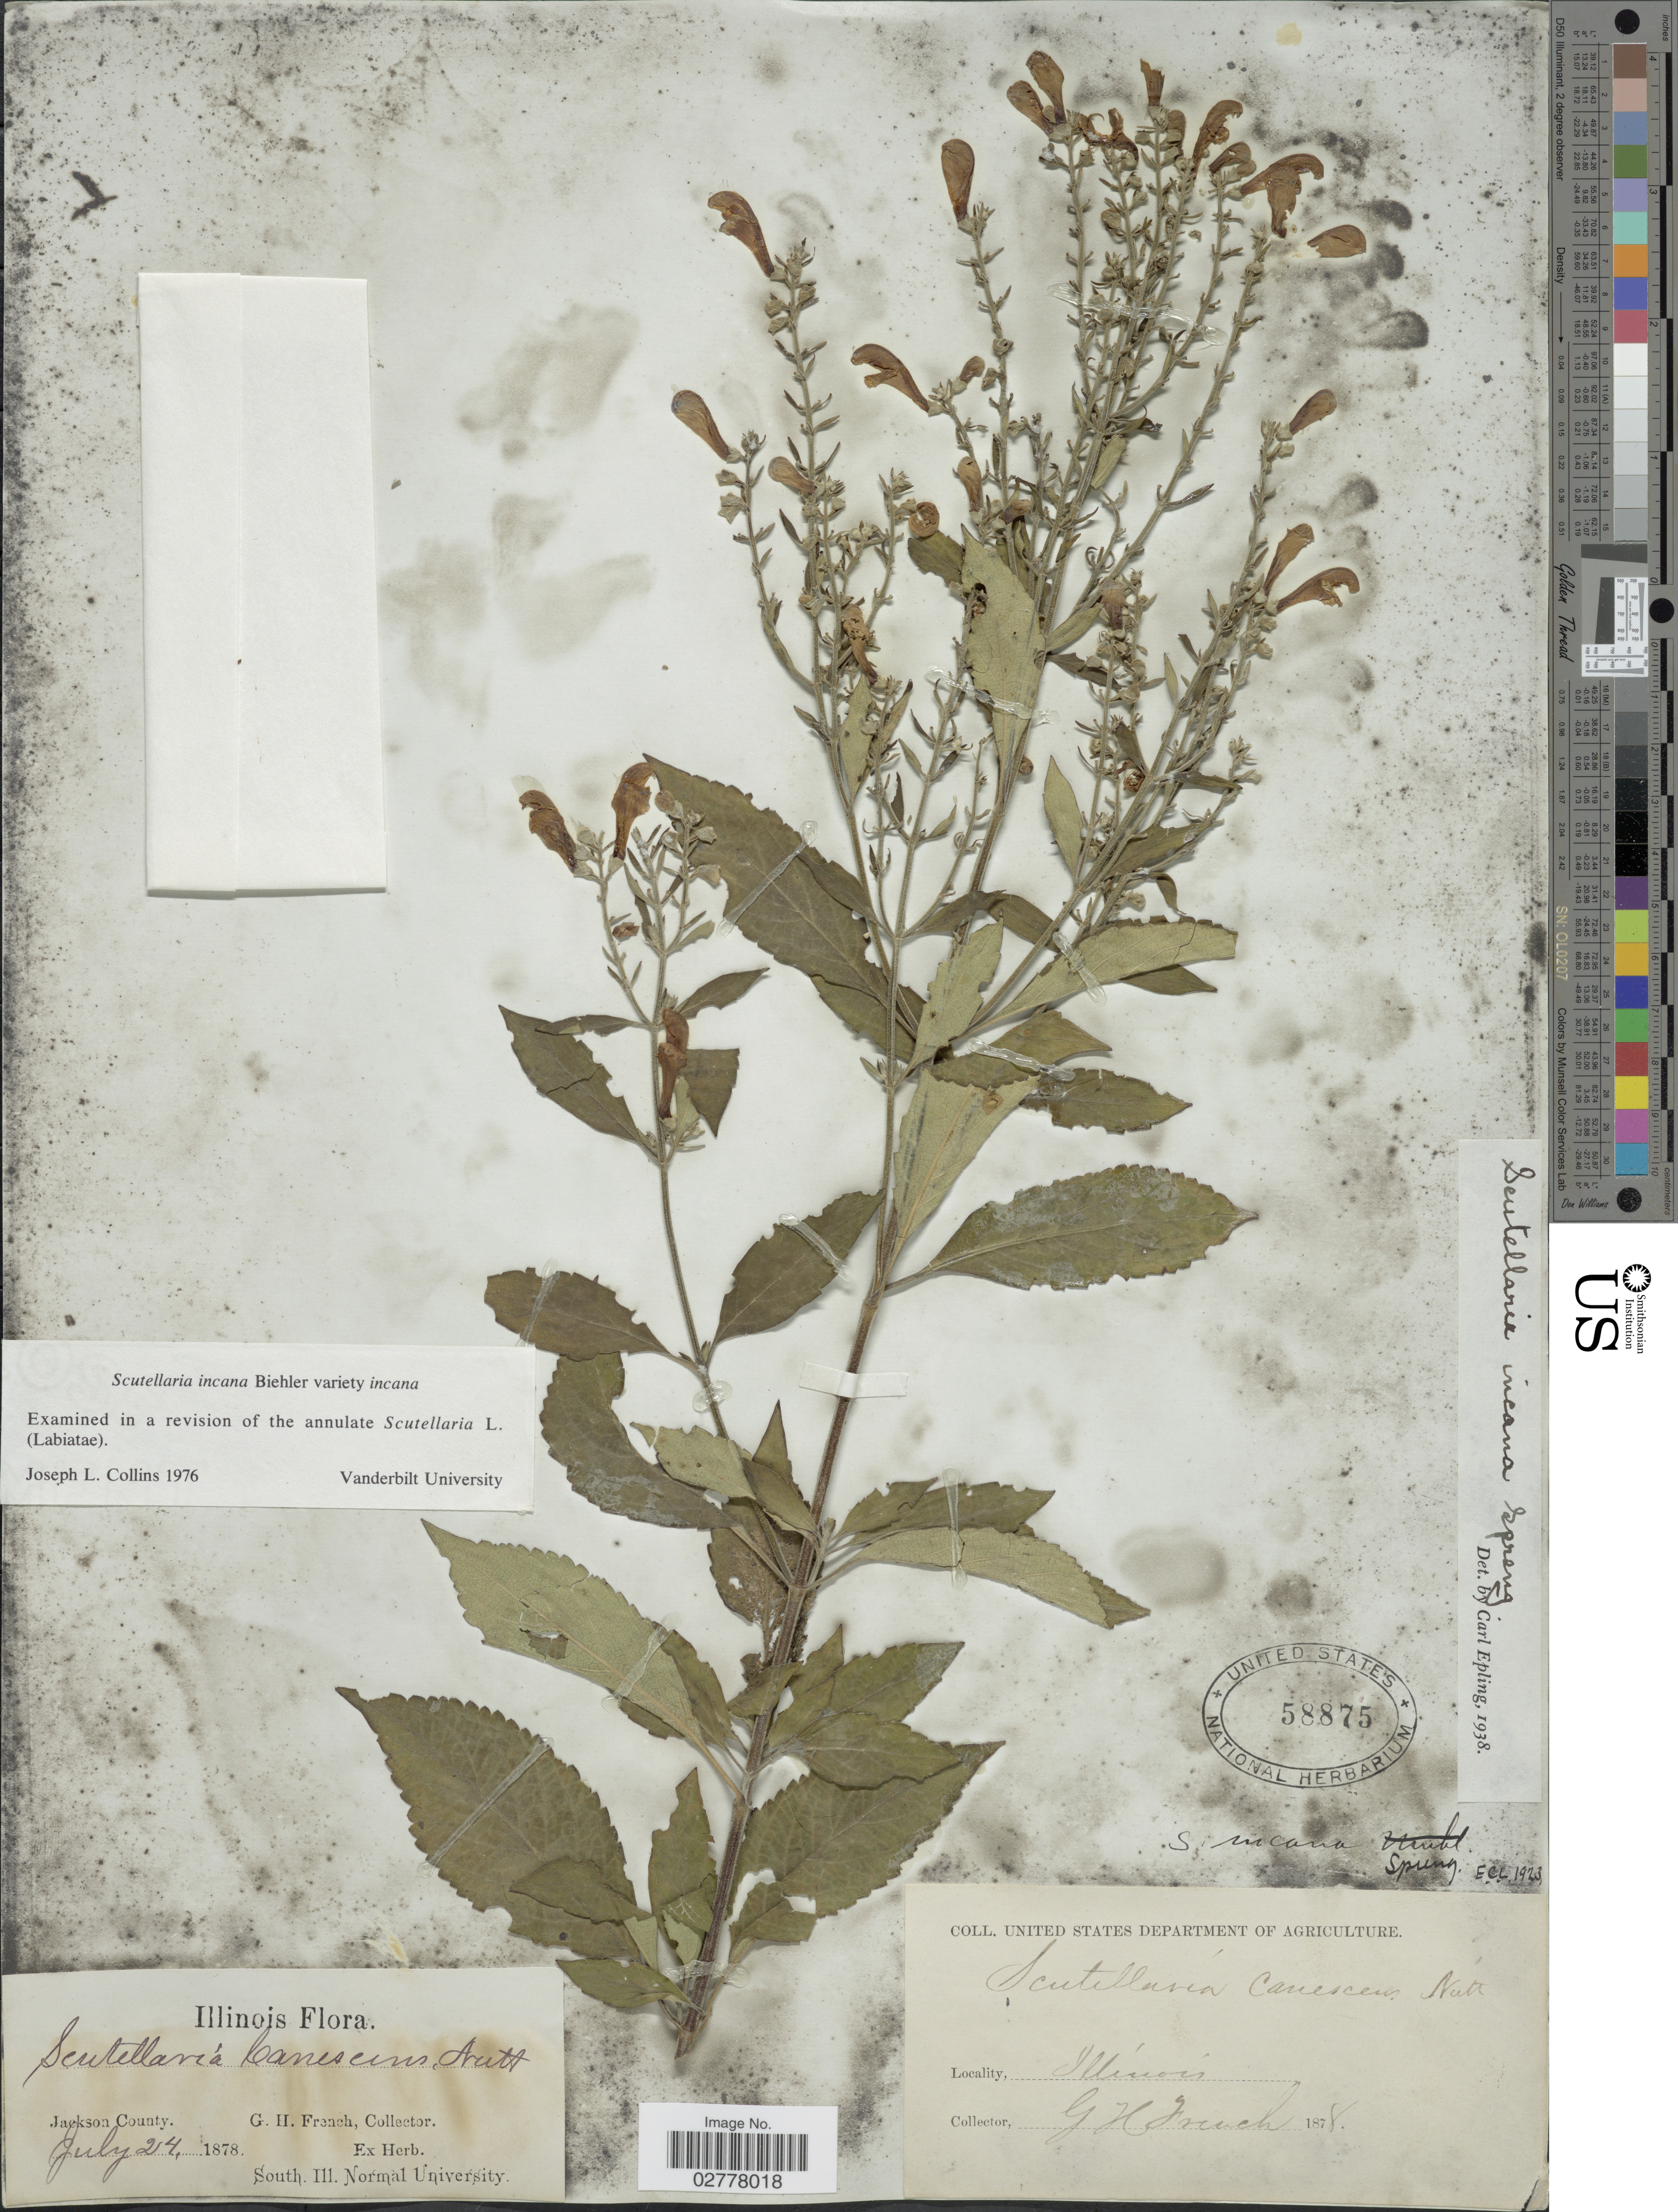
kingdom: Plantae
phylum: Tracheophyta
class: Magnoliopsida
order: Lamiales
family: Lamiaceae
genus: Scutellaria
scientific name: Scutellaria incana var. incana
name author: Biehler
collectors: G. H. French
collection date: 1878-07-24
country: United States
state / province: Illinois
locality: Jackson County.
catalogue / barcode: US 58875